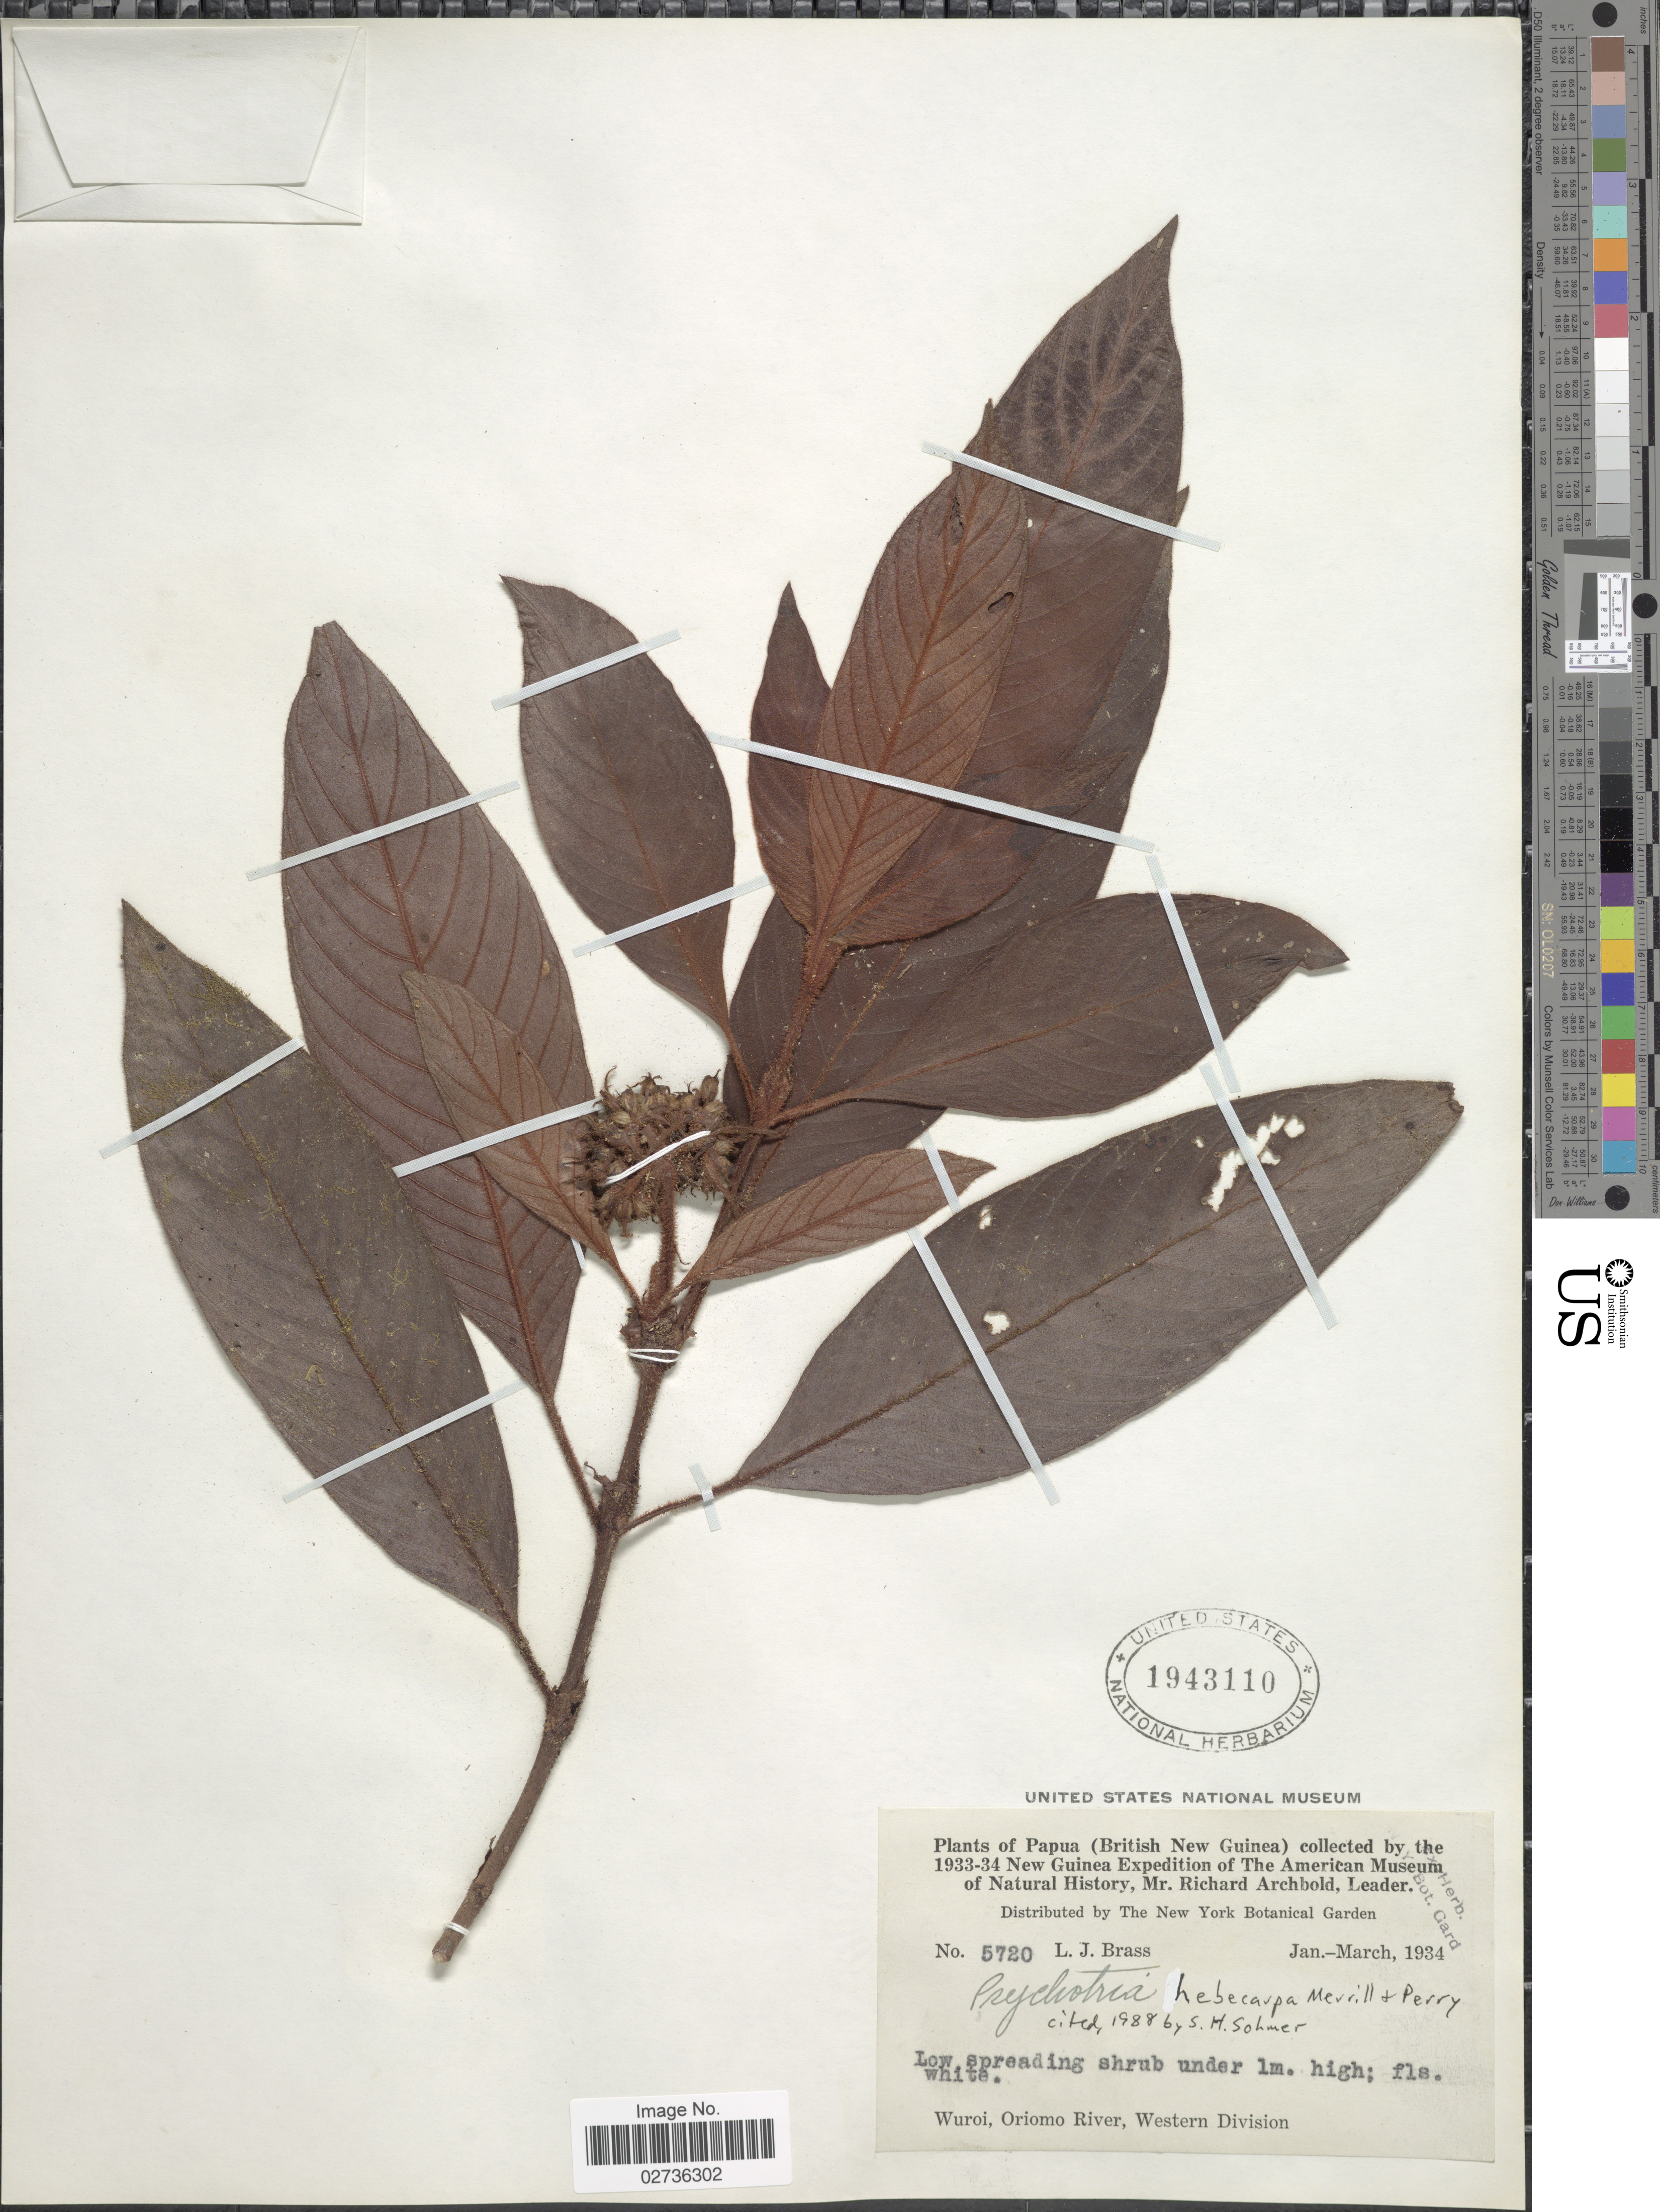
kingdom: Plantae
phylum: Tracheophyta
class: Magnoliopsida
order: Gentianales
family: Rubiaceae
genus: Psychotria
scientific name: Psychotria hebecarpa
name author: Merr. & L.M. Perry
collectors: L. J. Brass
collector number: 5720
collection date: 1934-01/1934-03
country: Papua New Guinea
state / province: Manus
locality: Papua (British New Guinea). Wuroi, Oriomo River, Western Division.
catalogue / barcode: US 1943110